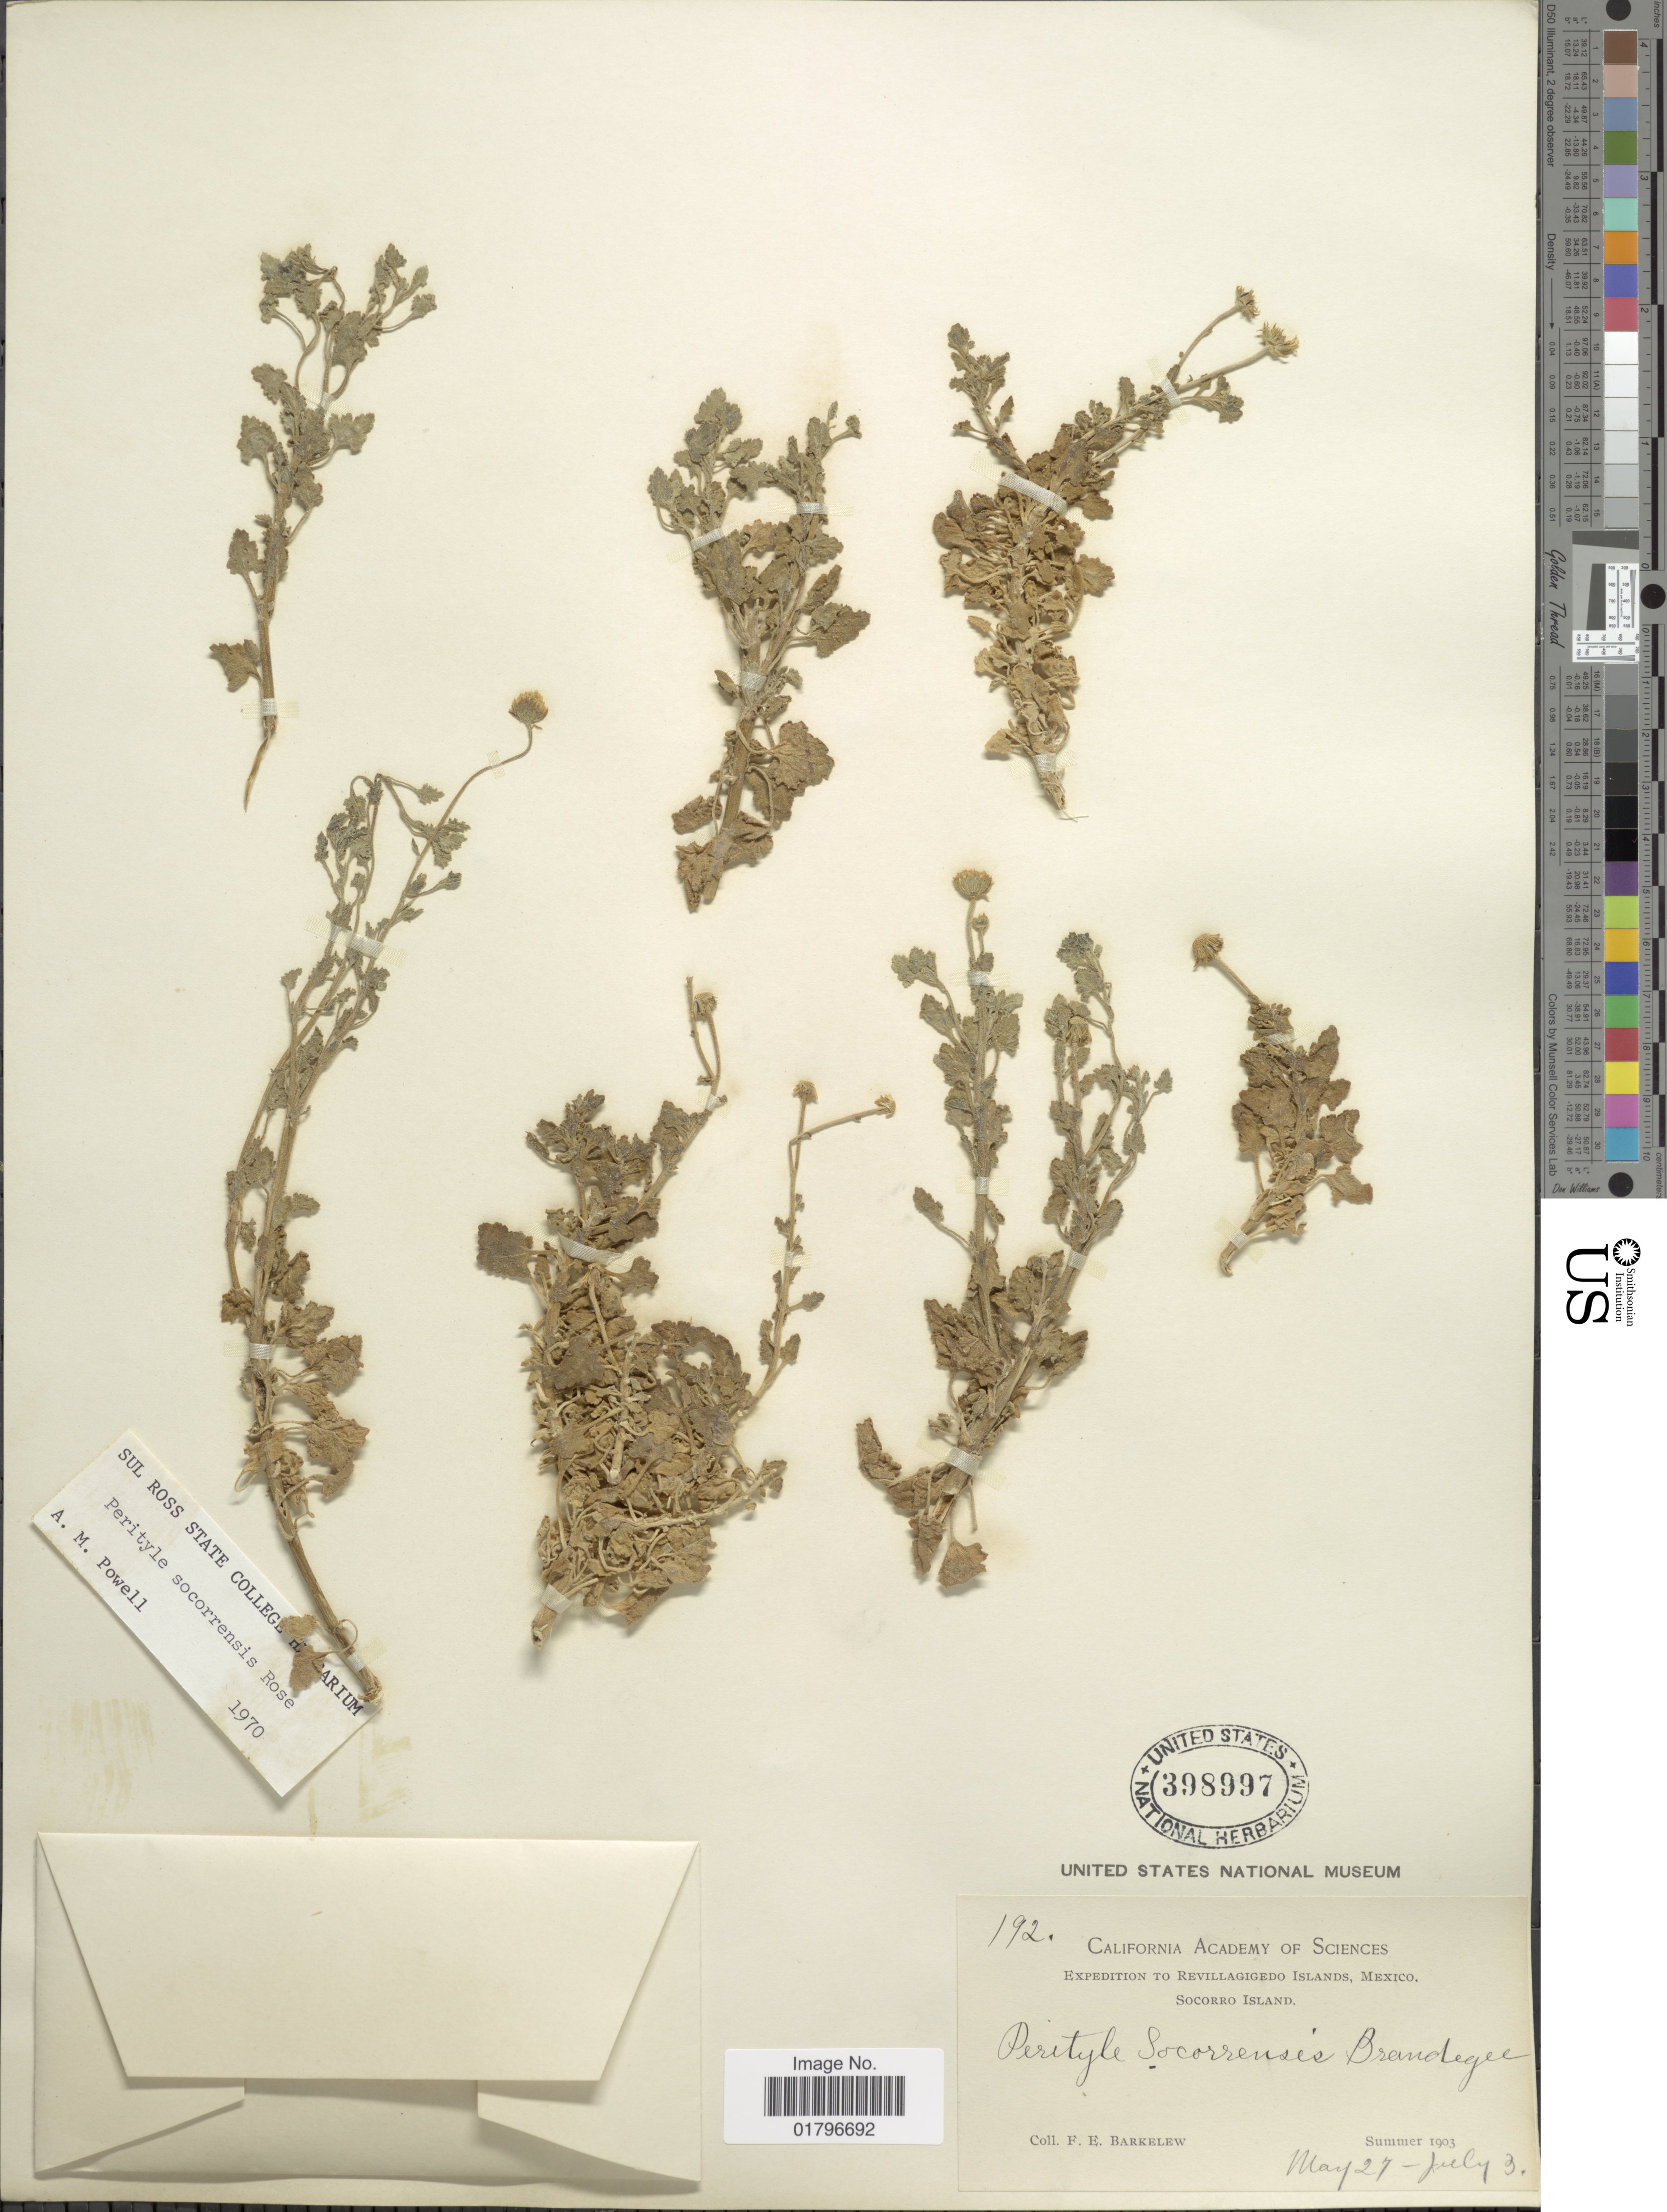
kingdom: Plantae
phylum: Tracheophyta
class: Magnoliopsida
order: Asterales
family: Asteraceae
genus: Perityle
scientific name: Perityle socorrosensis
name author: Rose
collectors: F. Barkelew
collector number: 192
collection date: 1903-05-27/1903-07-03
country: Mexico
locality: Revillagigedo Islands, Mexico. Socorro Island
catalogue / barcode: US 398997